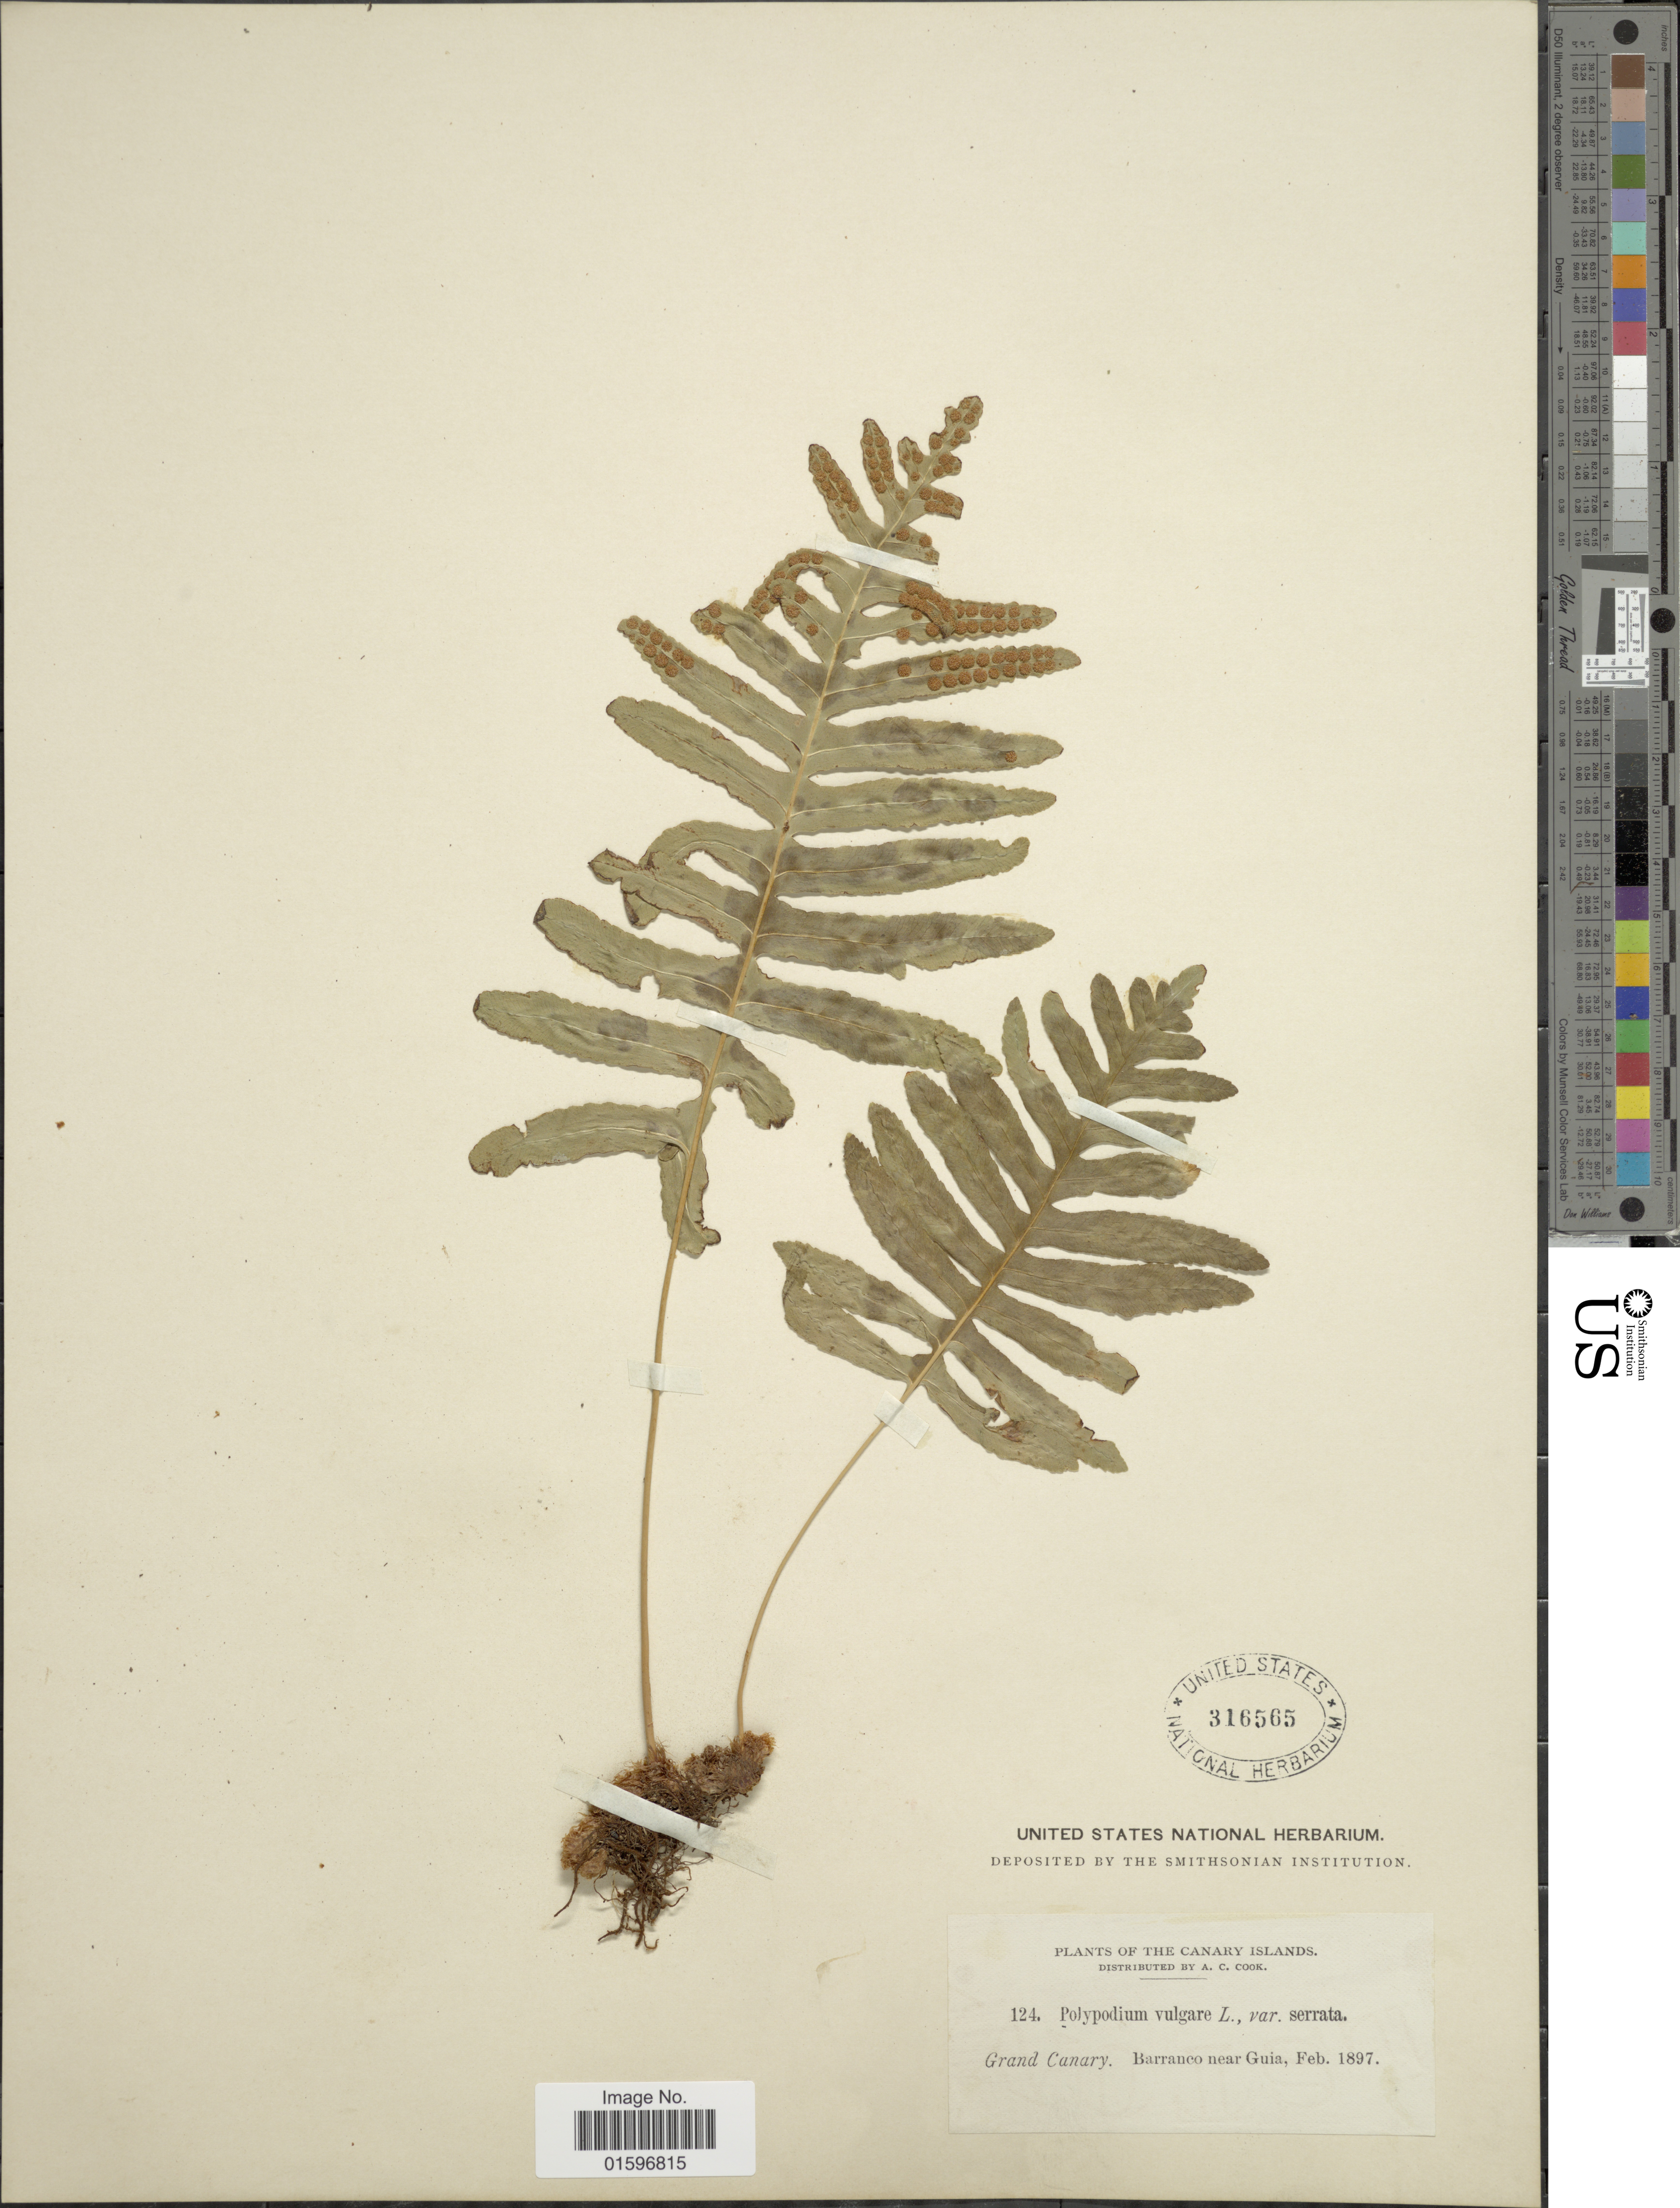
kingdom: Plantae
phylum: Tracheophyta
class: Polypodiopsida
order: Polypodiales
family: Polypodiaceae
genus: Polypodium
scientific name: Polypodium vulgare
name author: L.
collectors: Alice C. Cook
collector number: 124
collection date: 1897-02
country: Spain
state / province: Canarias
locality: The Canary Islands, Gran Canaria: Barranco near Guia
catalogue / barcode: US 316565